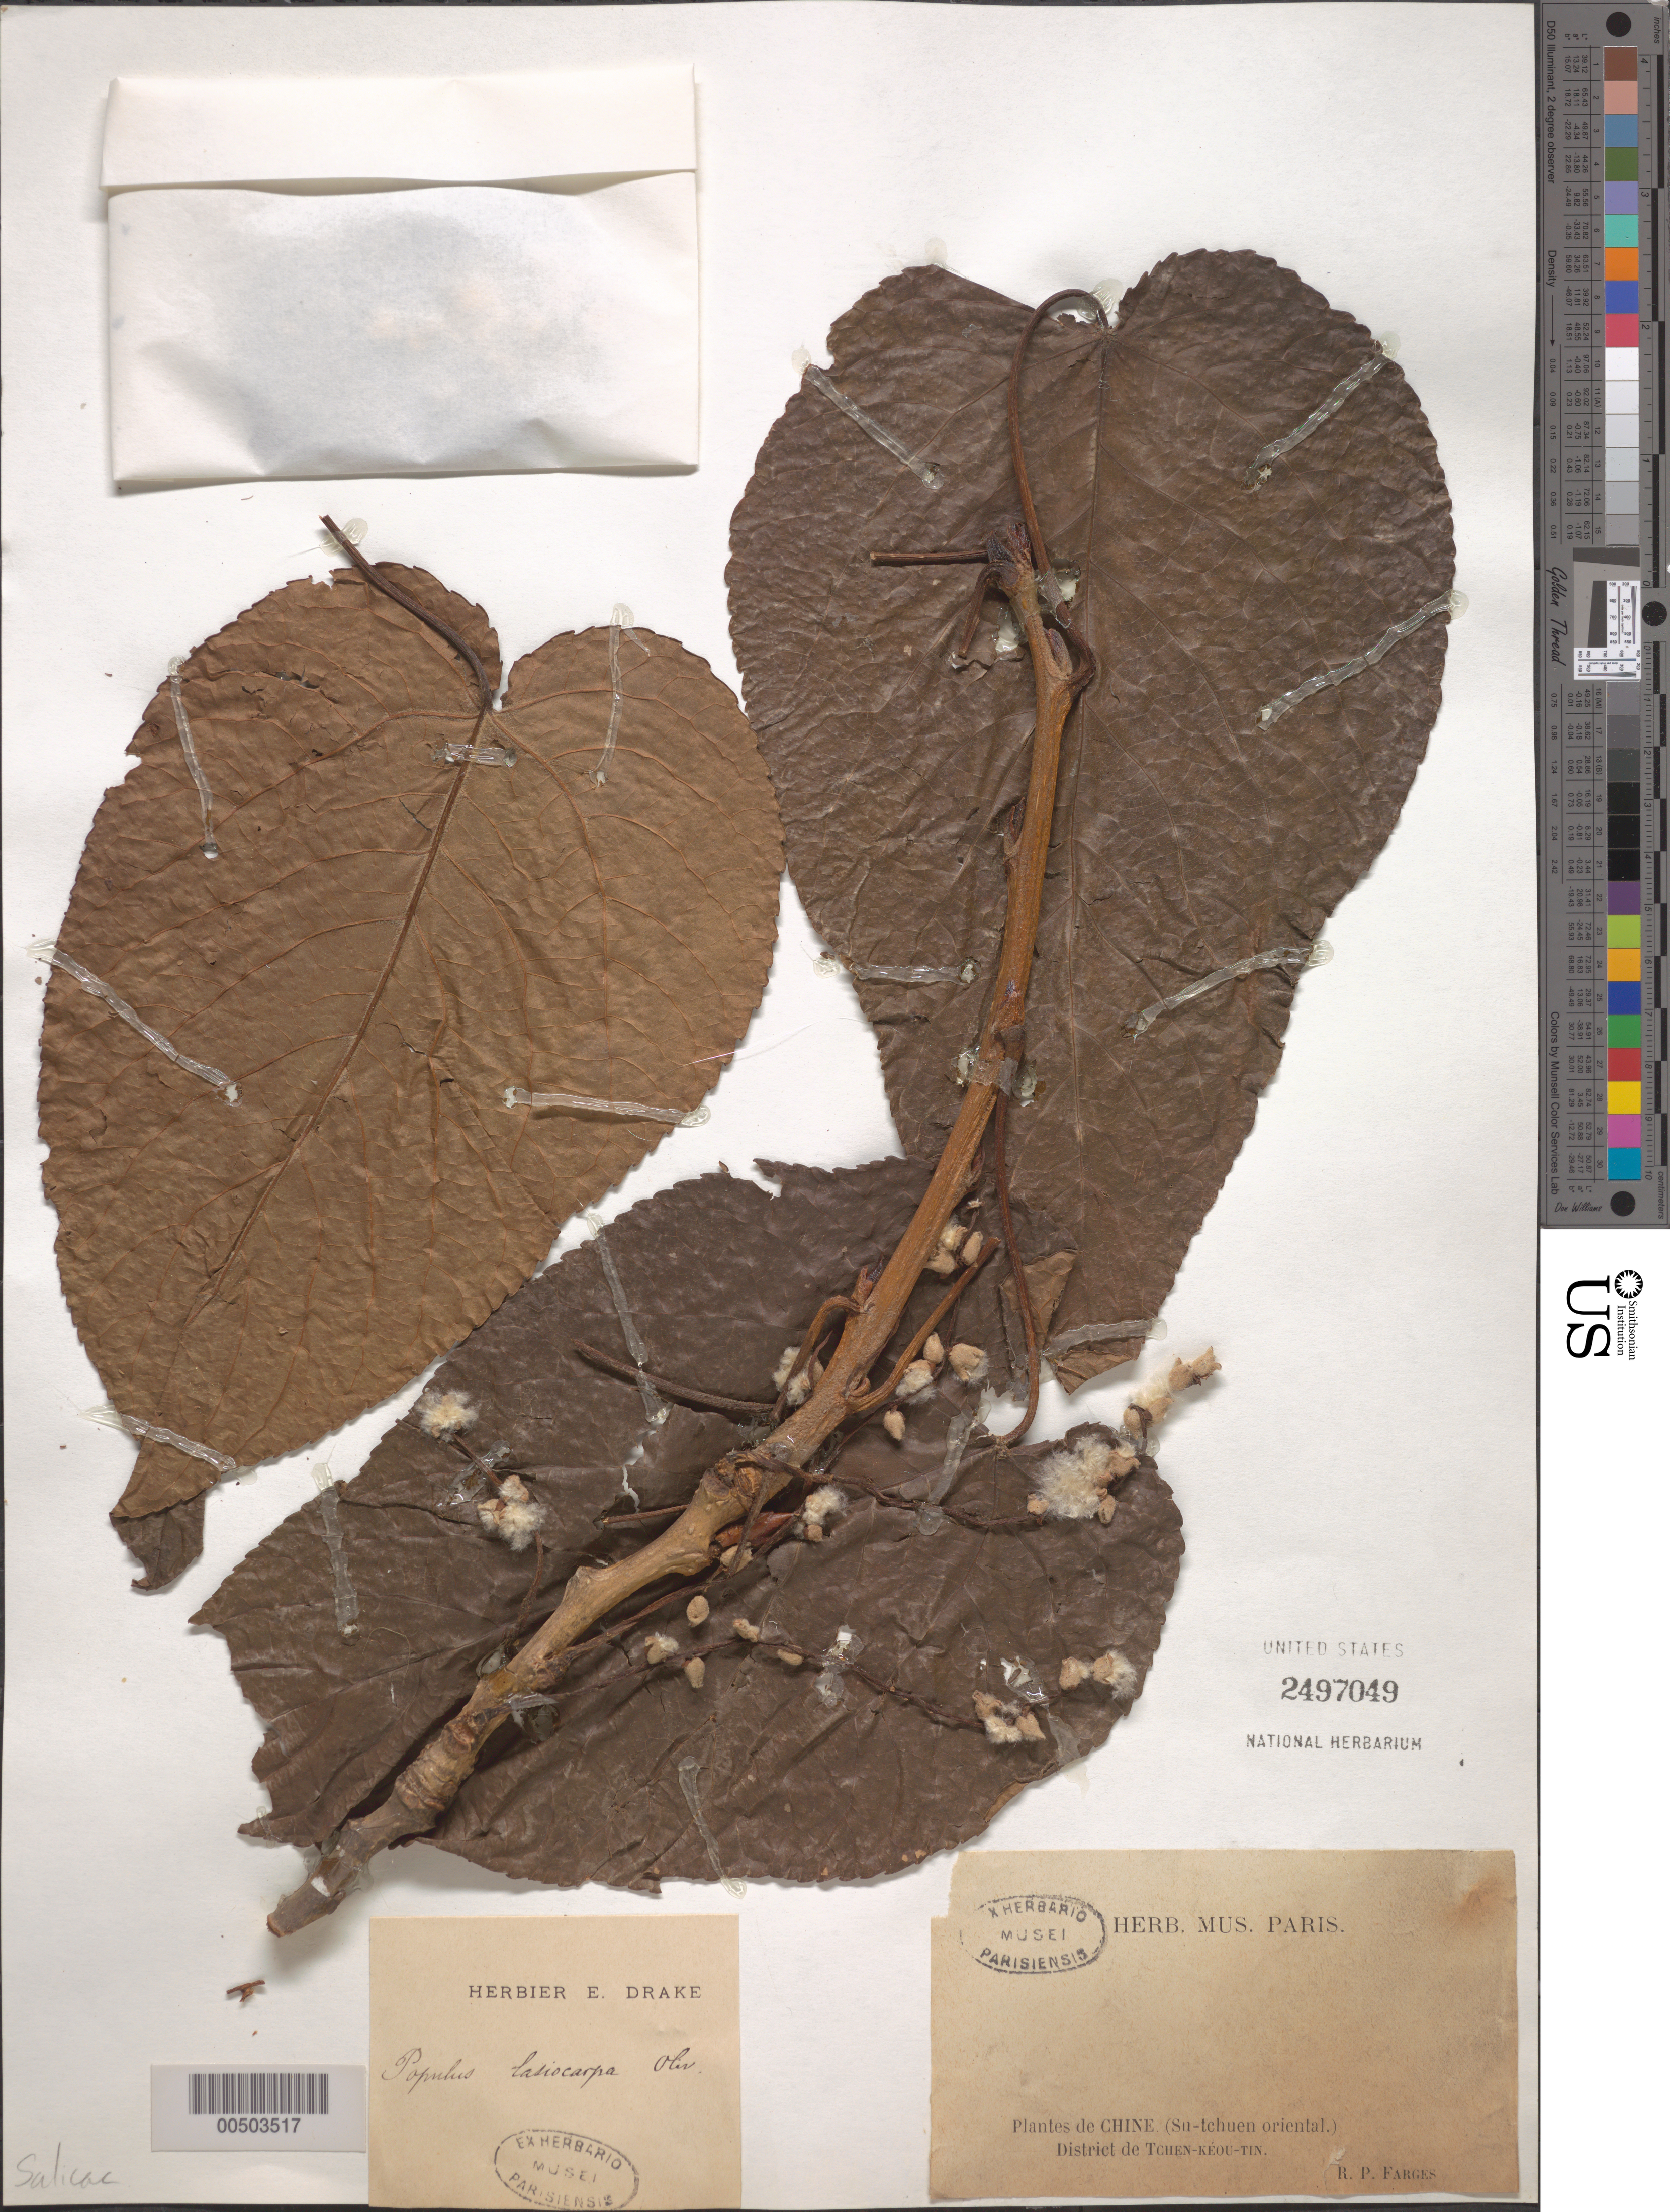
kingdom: Plantae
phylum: Tracheophyta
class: Magnoliopsida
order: Malpighiales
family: Salicaceae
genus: Populus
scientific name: Populus lasiocarpa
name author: Oliv.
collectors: P. G. Farges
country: China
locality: Tchen-Keou-Tin; Su-tchuen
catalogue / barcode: US 2497049